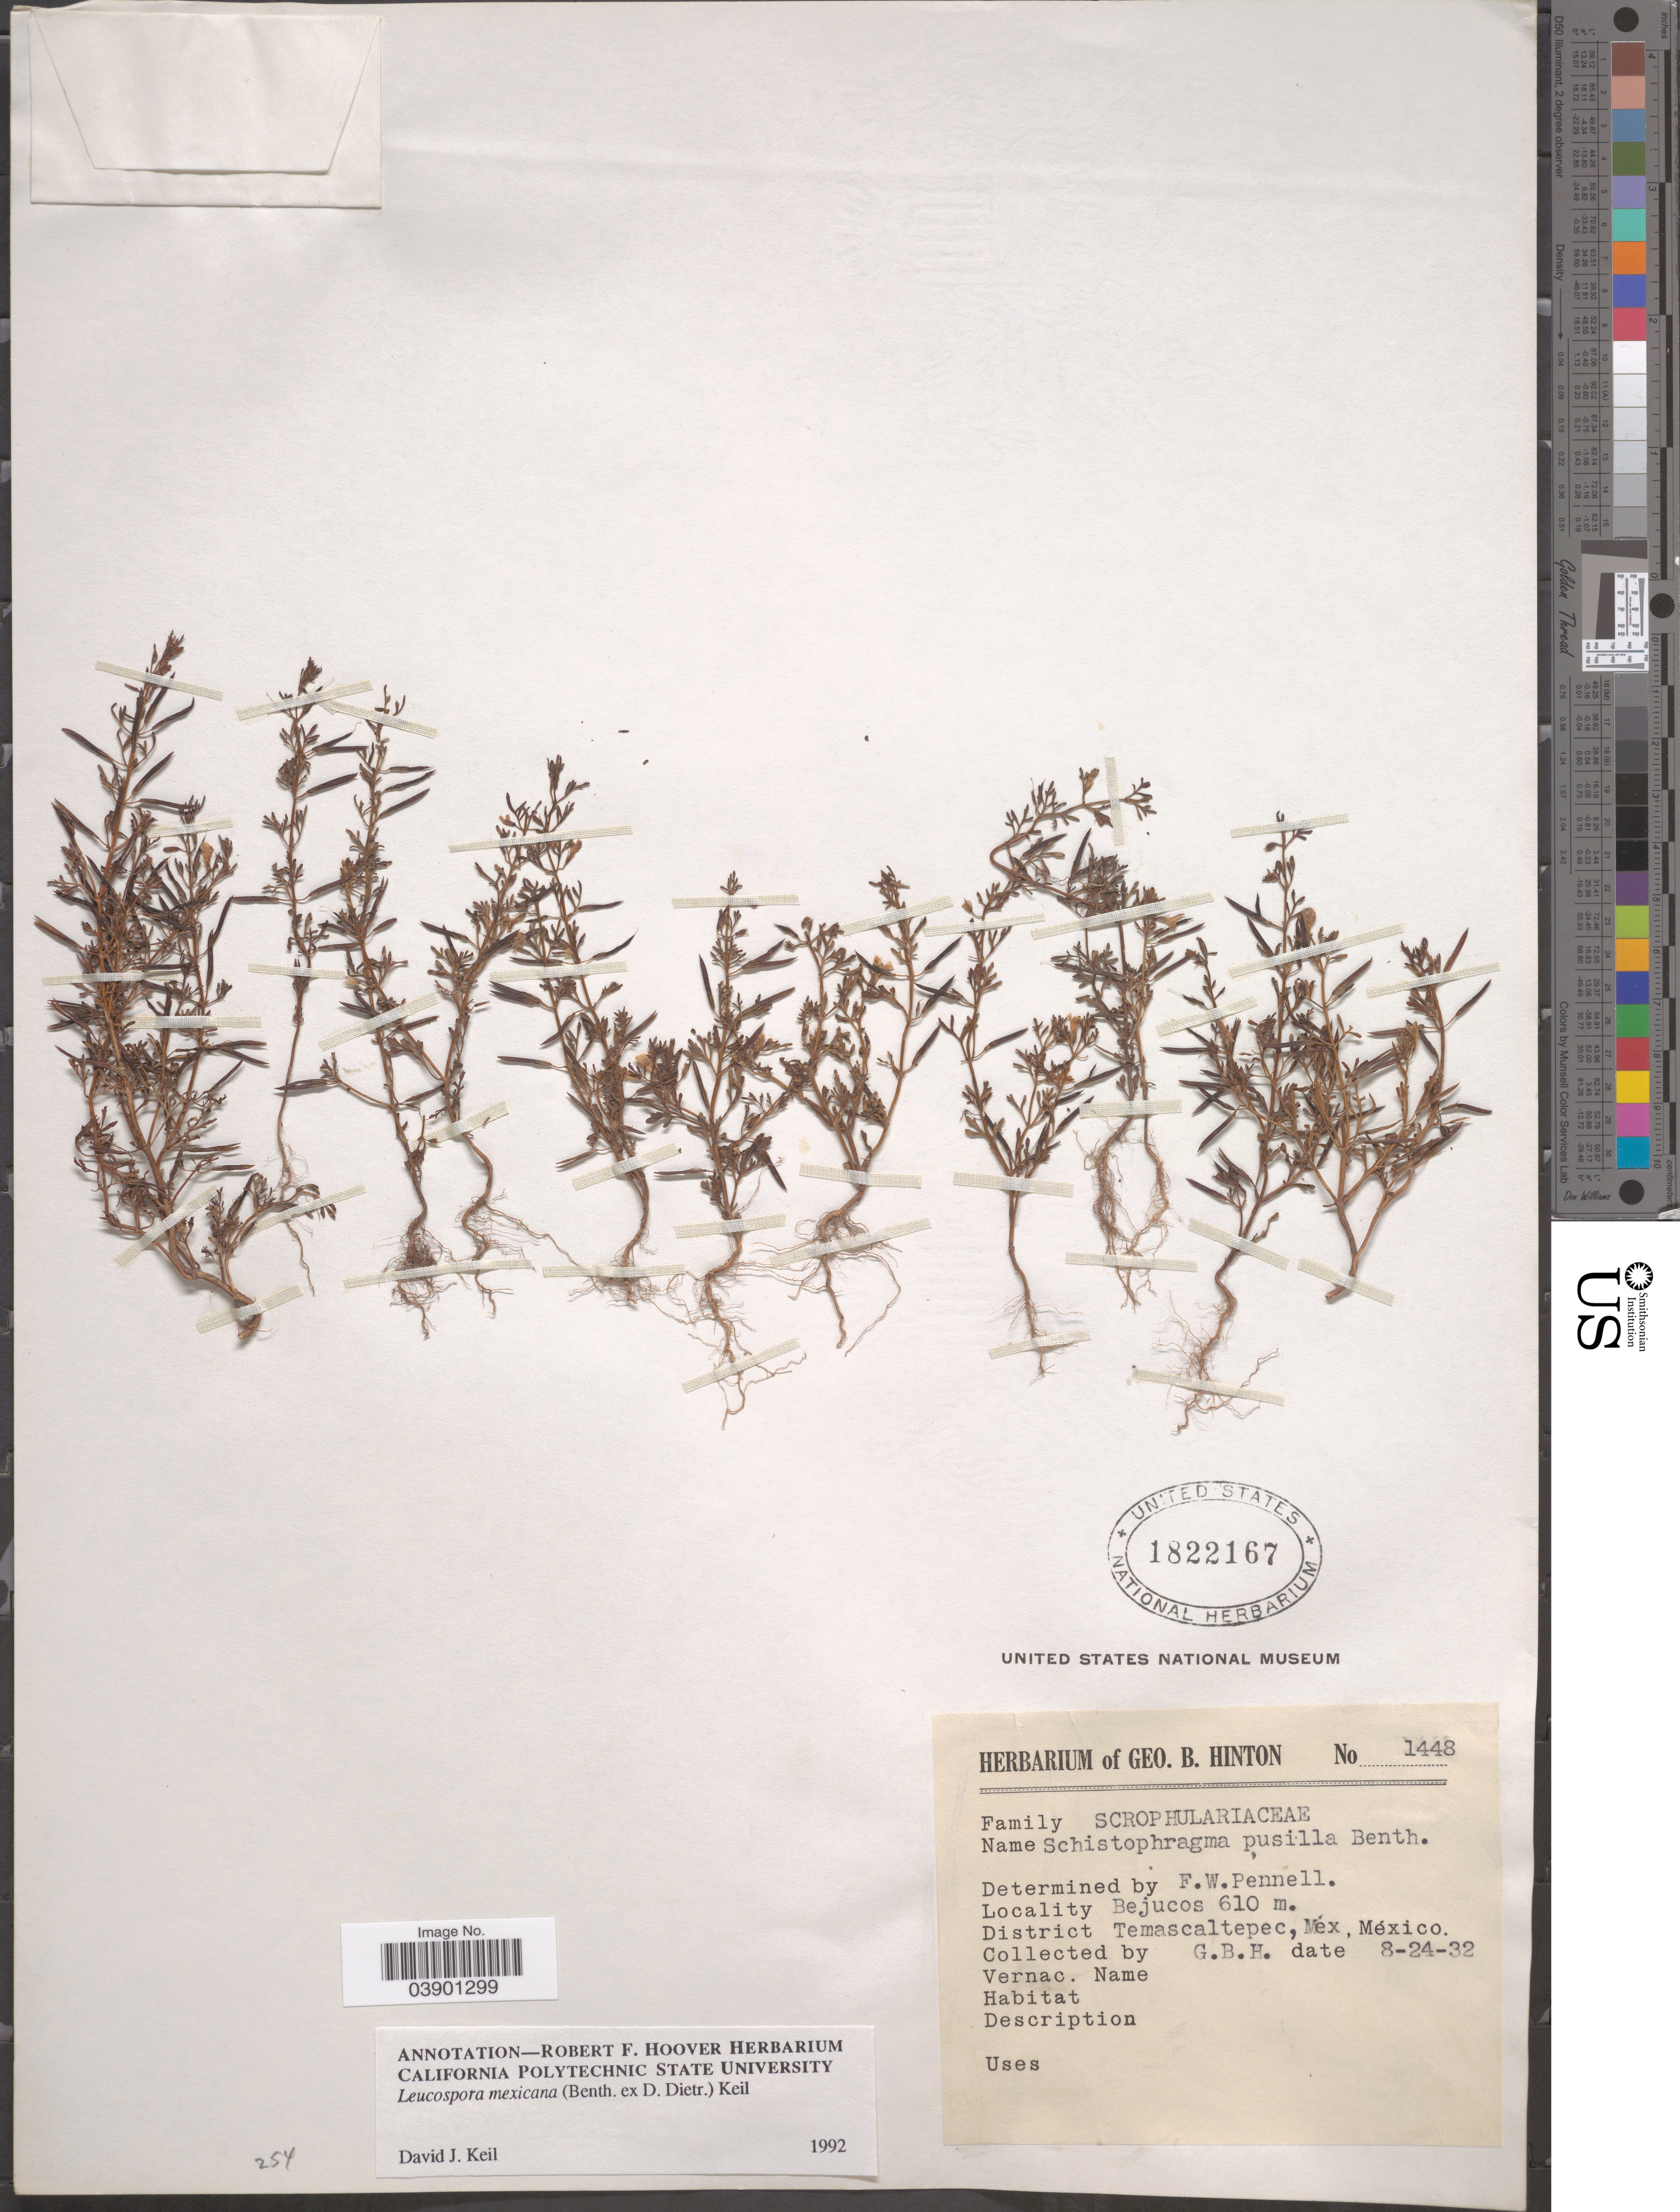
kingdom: Plantae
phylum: Tracheophyta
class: Magnoliopsida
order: Lamiales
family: Plantaginaceae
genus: Schistophragma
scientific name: Schistophragma pusillum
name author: Benth.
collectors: G. B. Hinton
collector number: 1448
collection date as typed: Transcribed d/m/y: 24/8/32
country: Mexico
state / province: México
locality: Bejucos. District Temascaltepec.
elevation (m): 610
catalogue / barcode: US 1822167